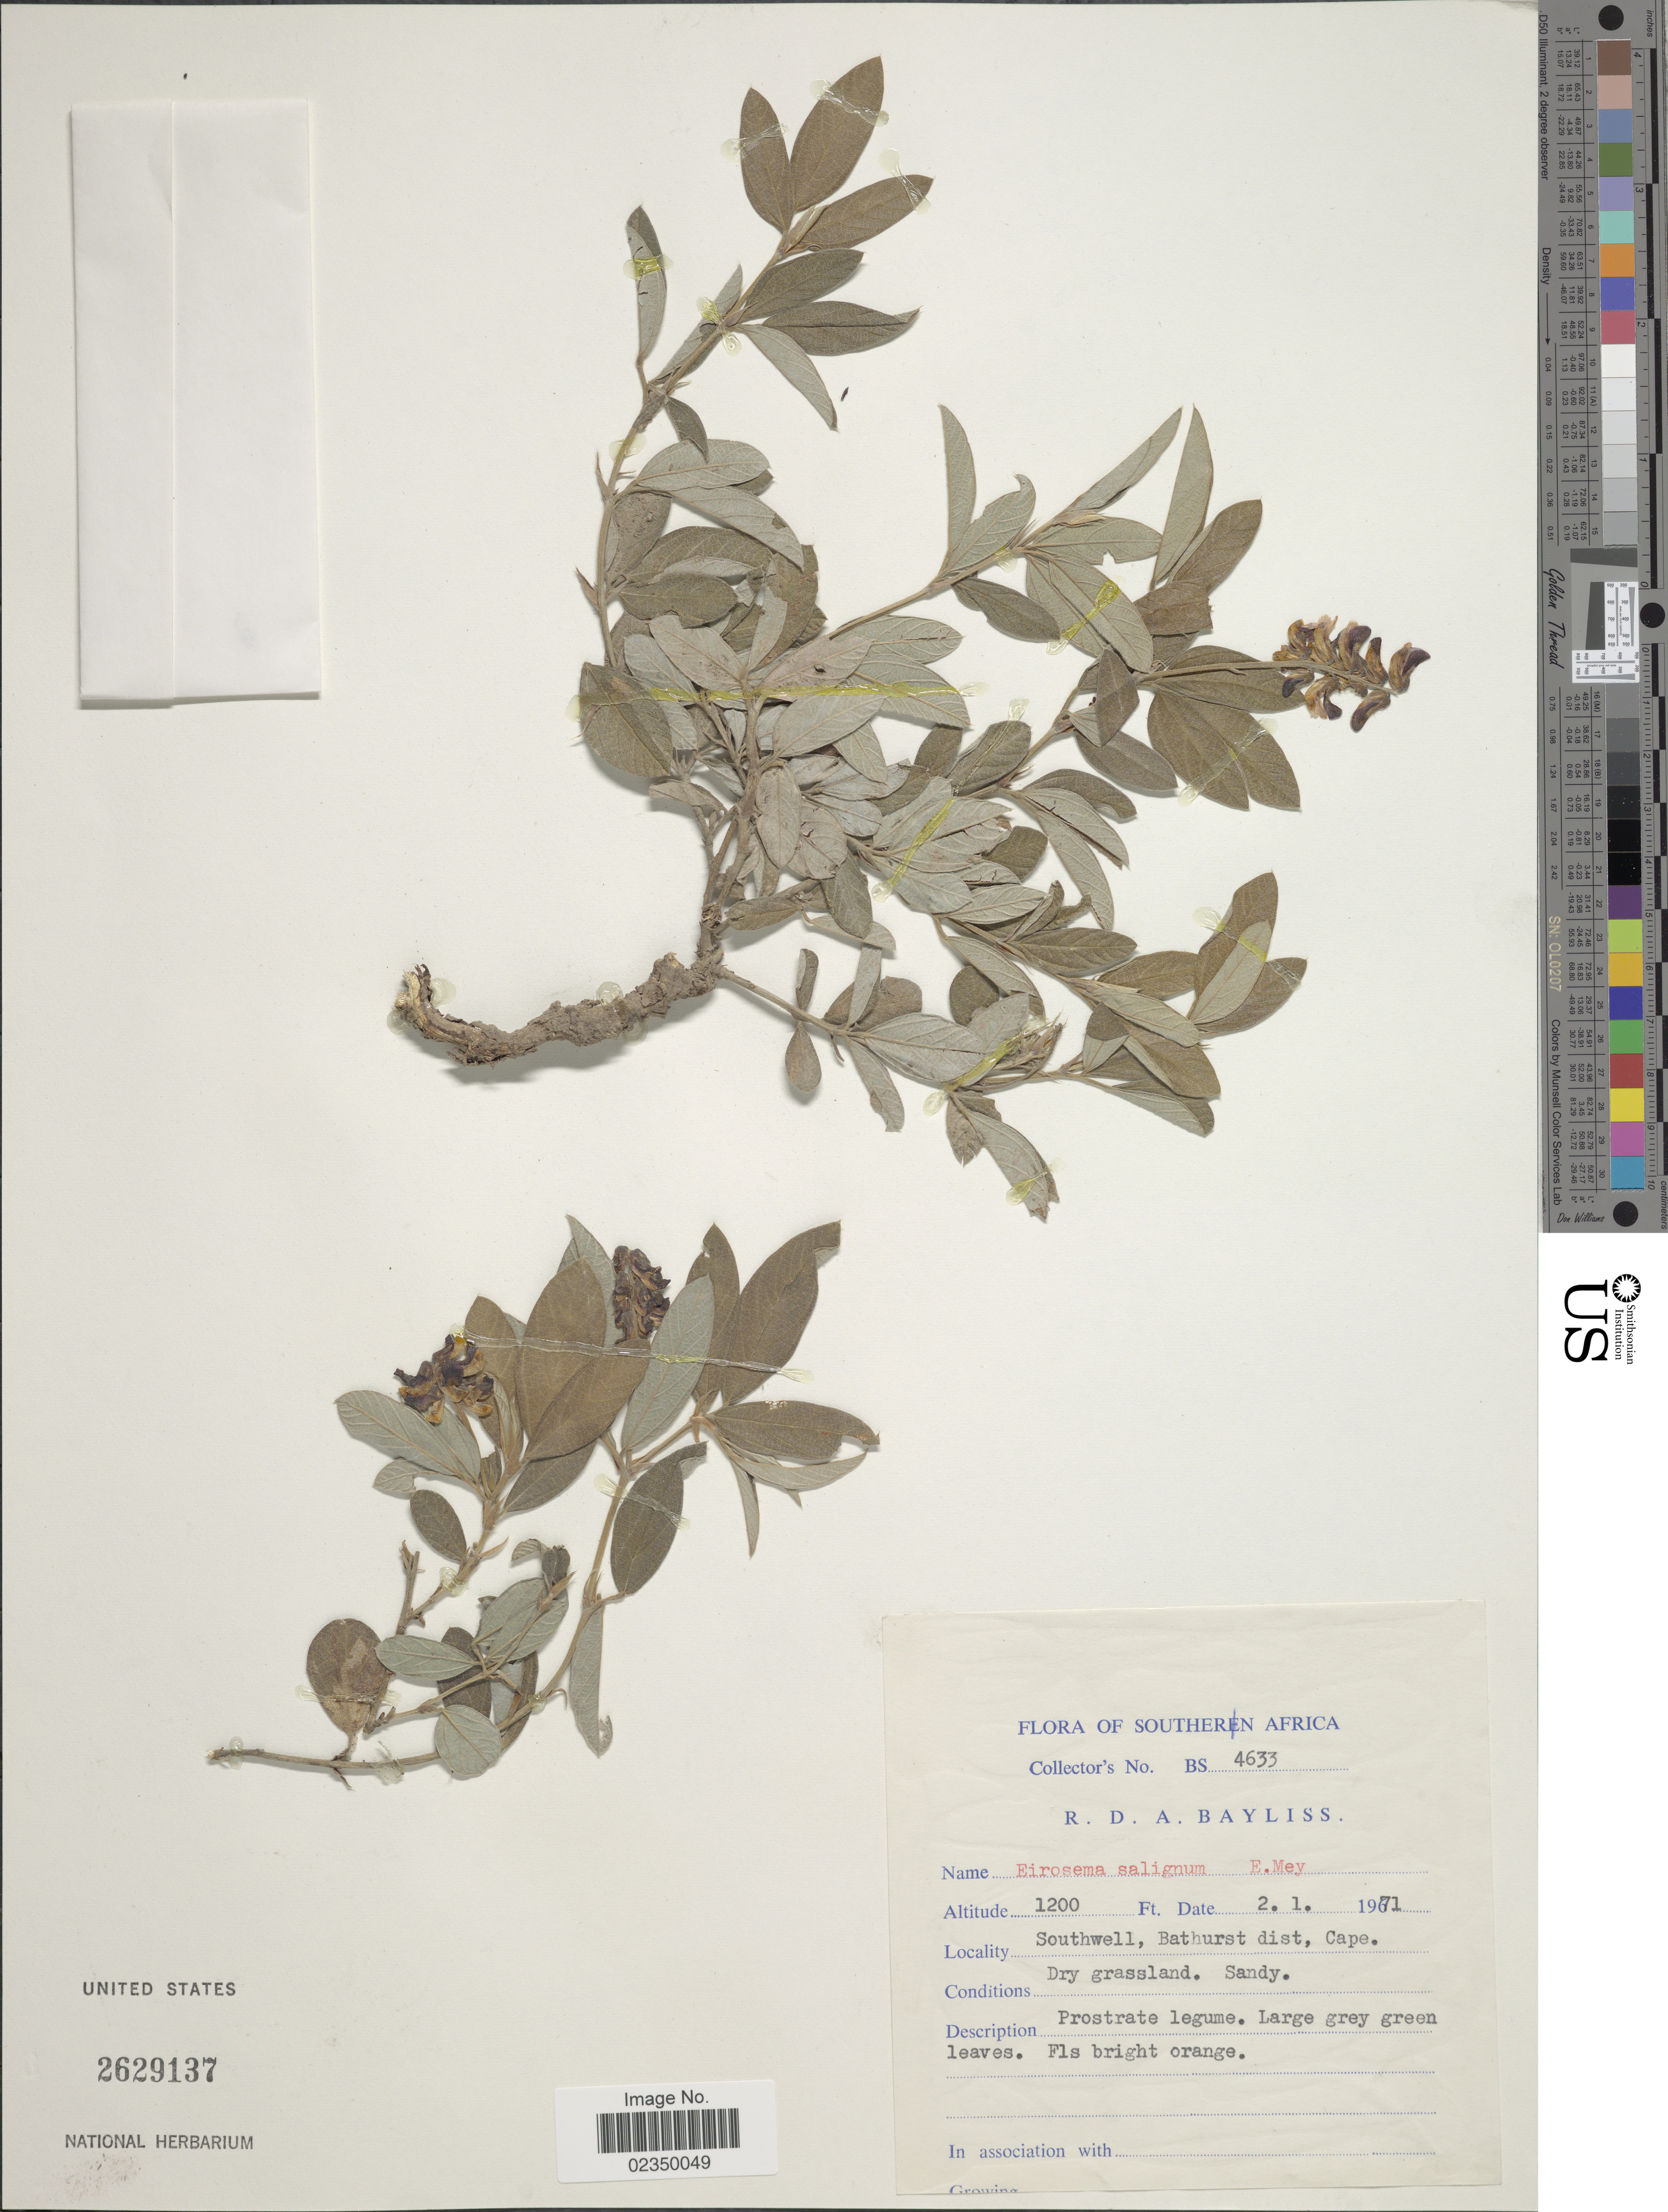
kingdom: Plantae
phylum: Tracheophyta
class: Magnoliopsida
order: Fabales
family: Fabaceae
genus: Eriosema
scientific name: Eriosema salignum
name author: E. Mey.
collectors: R. Bayliss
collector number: BS4633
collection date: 1971-01-02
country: South Africa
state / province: Eastern Cape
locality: Southwell , Bathurst dist, Cape.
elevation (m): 366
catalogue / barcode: US 2629137